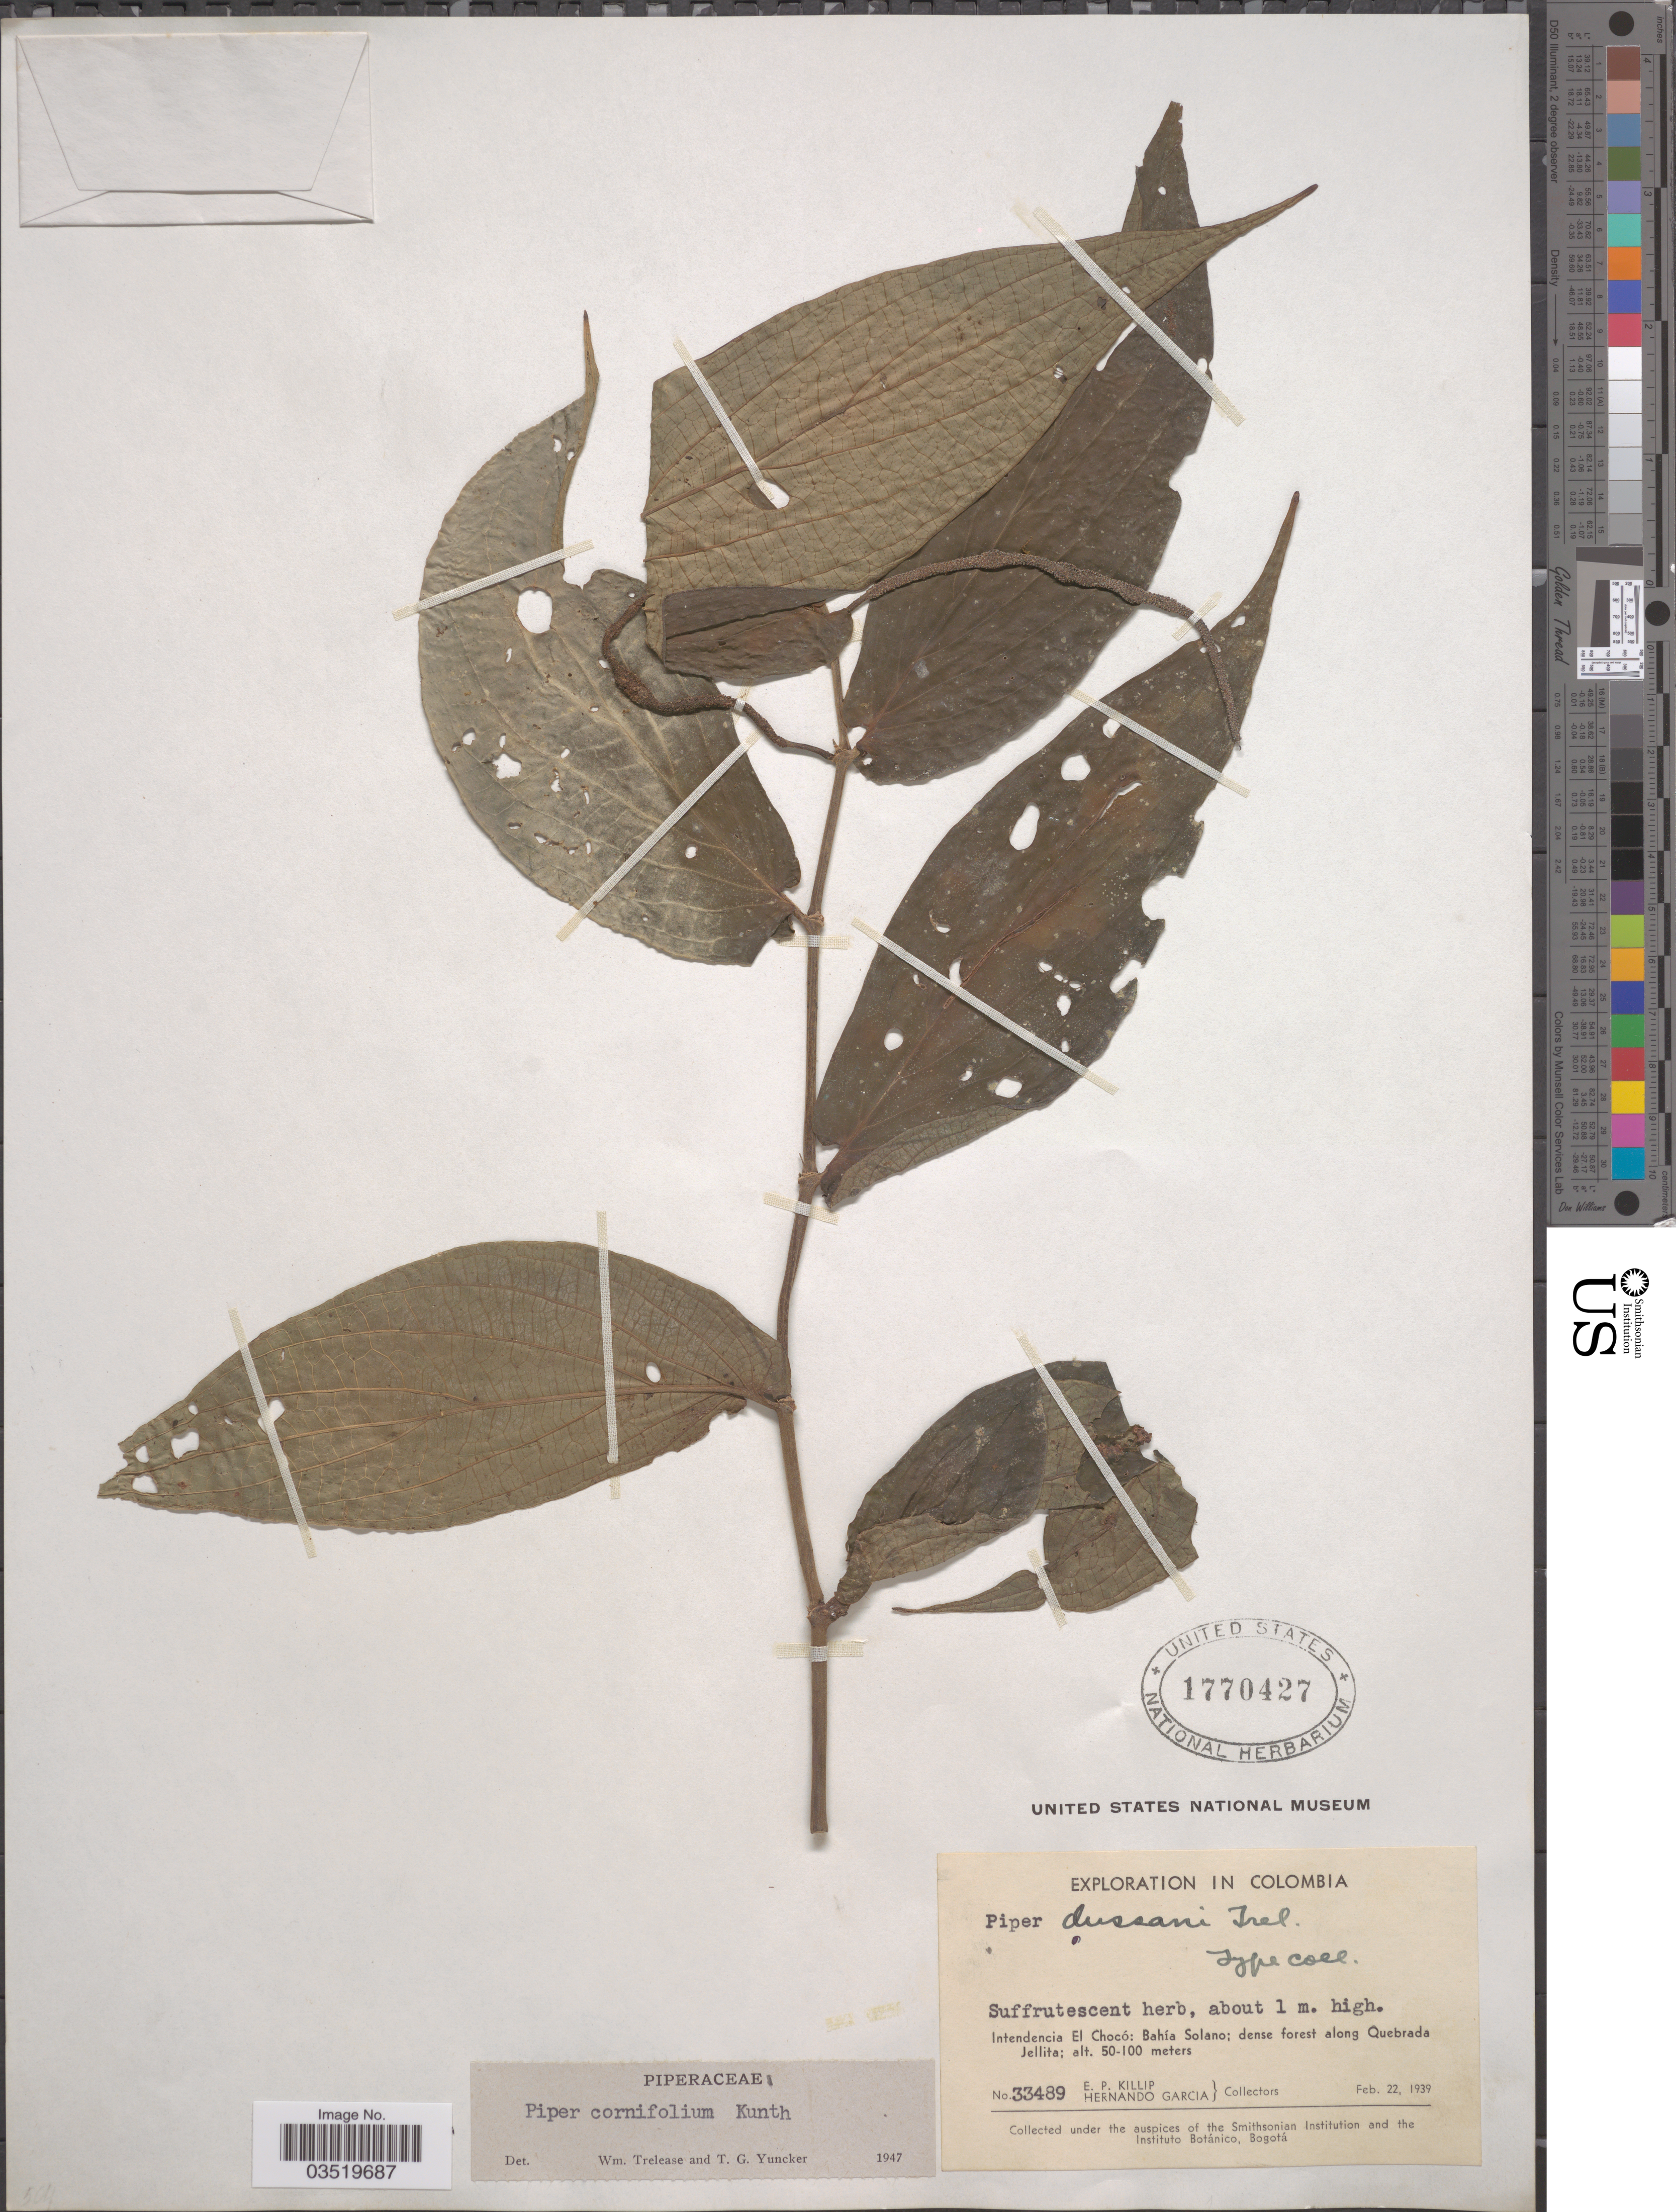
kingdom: Plantae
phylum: Tracheophyta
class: Magnoliopsida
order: Piperales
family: Piperaceae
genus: Piper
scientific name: Piper cornifolium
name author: Kunth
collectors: E. P. Killip & H. Garcia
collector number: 33489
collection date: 1939-02-22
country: Colombia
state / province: Chocó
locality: Intendencia El Chocó: Bahía Solano; dense forest along Quebrada Jellita.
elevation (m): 50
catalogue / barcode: US 1770427